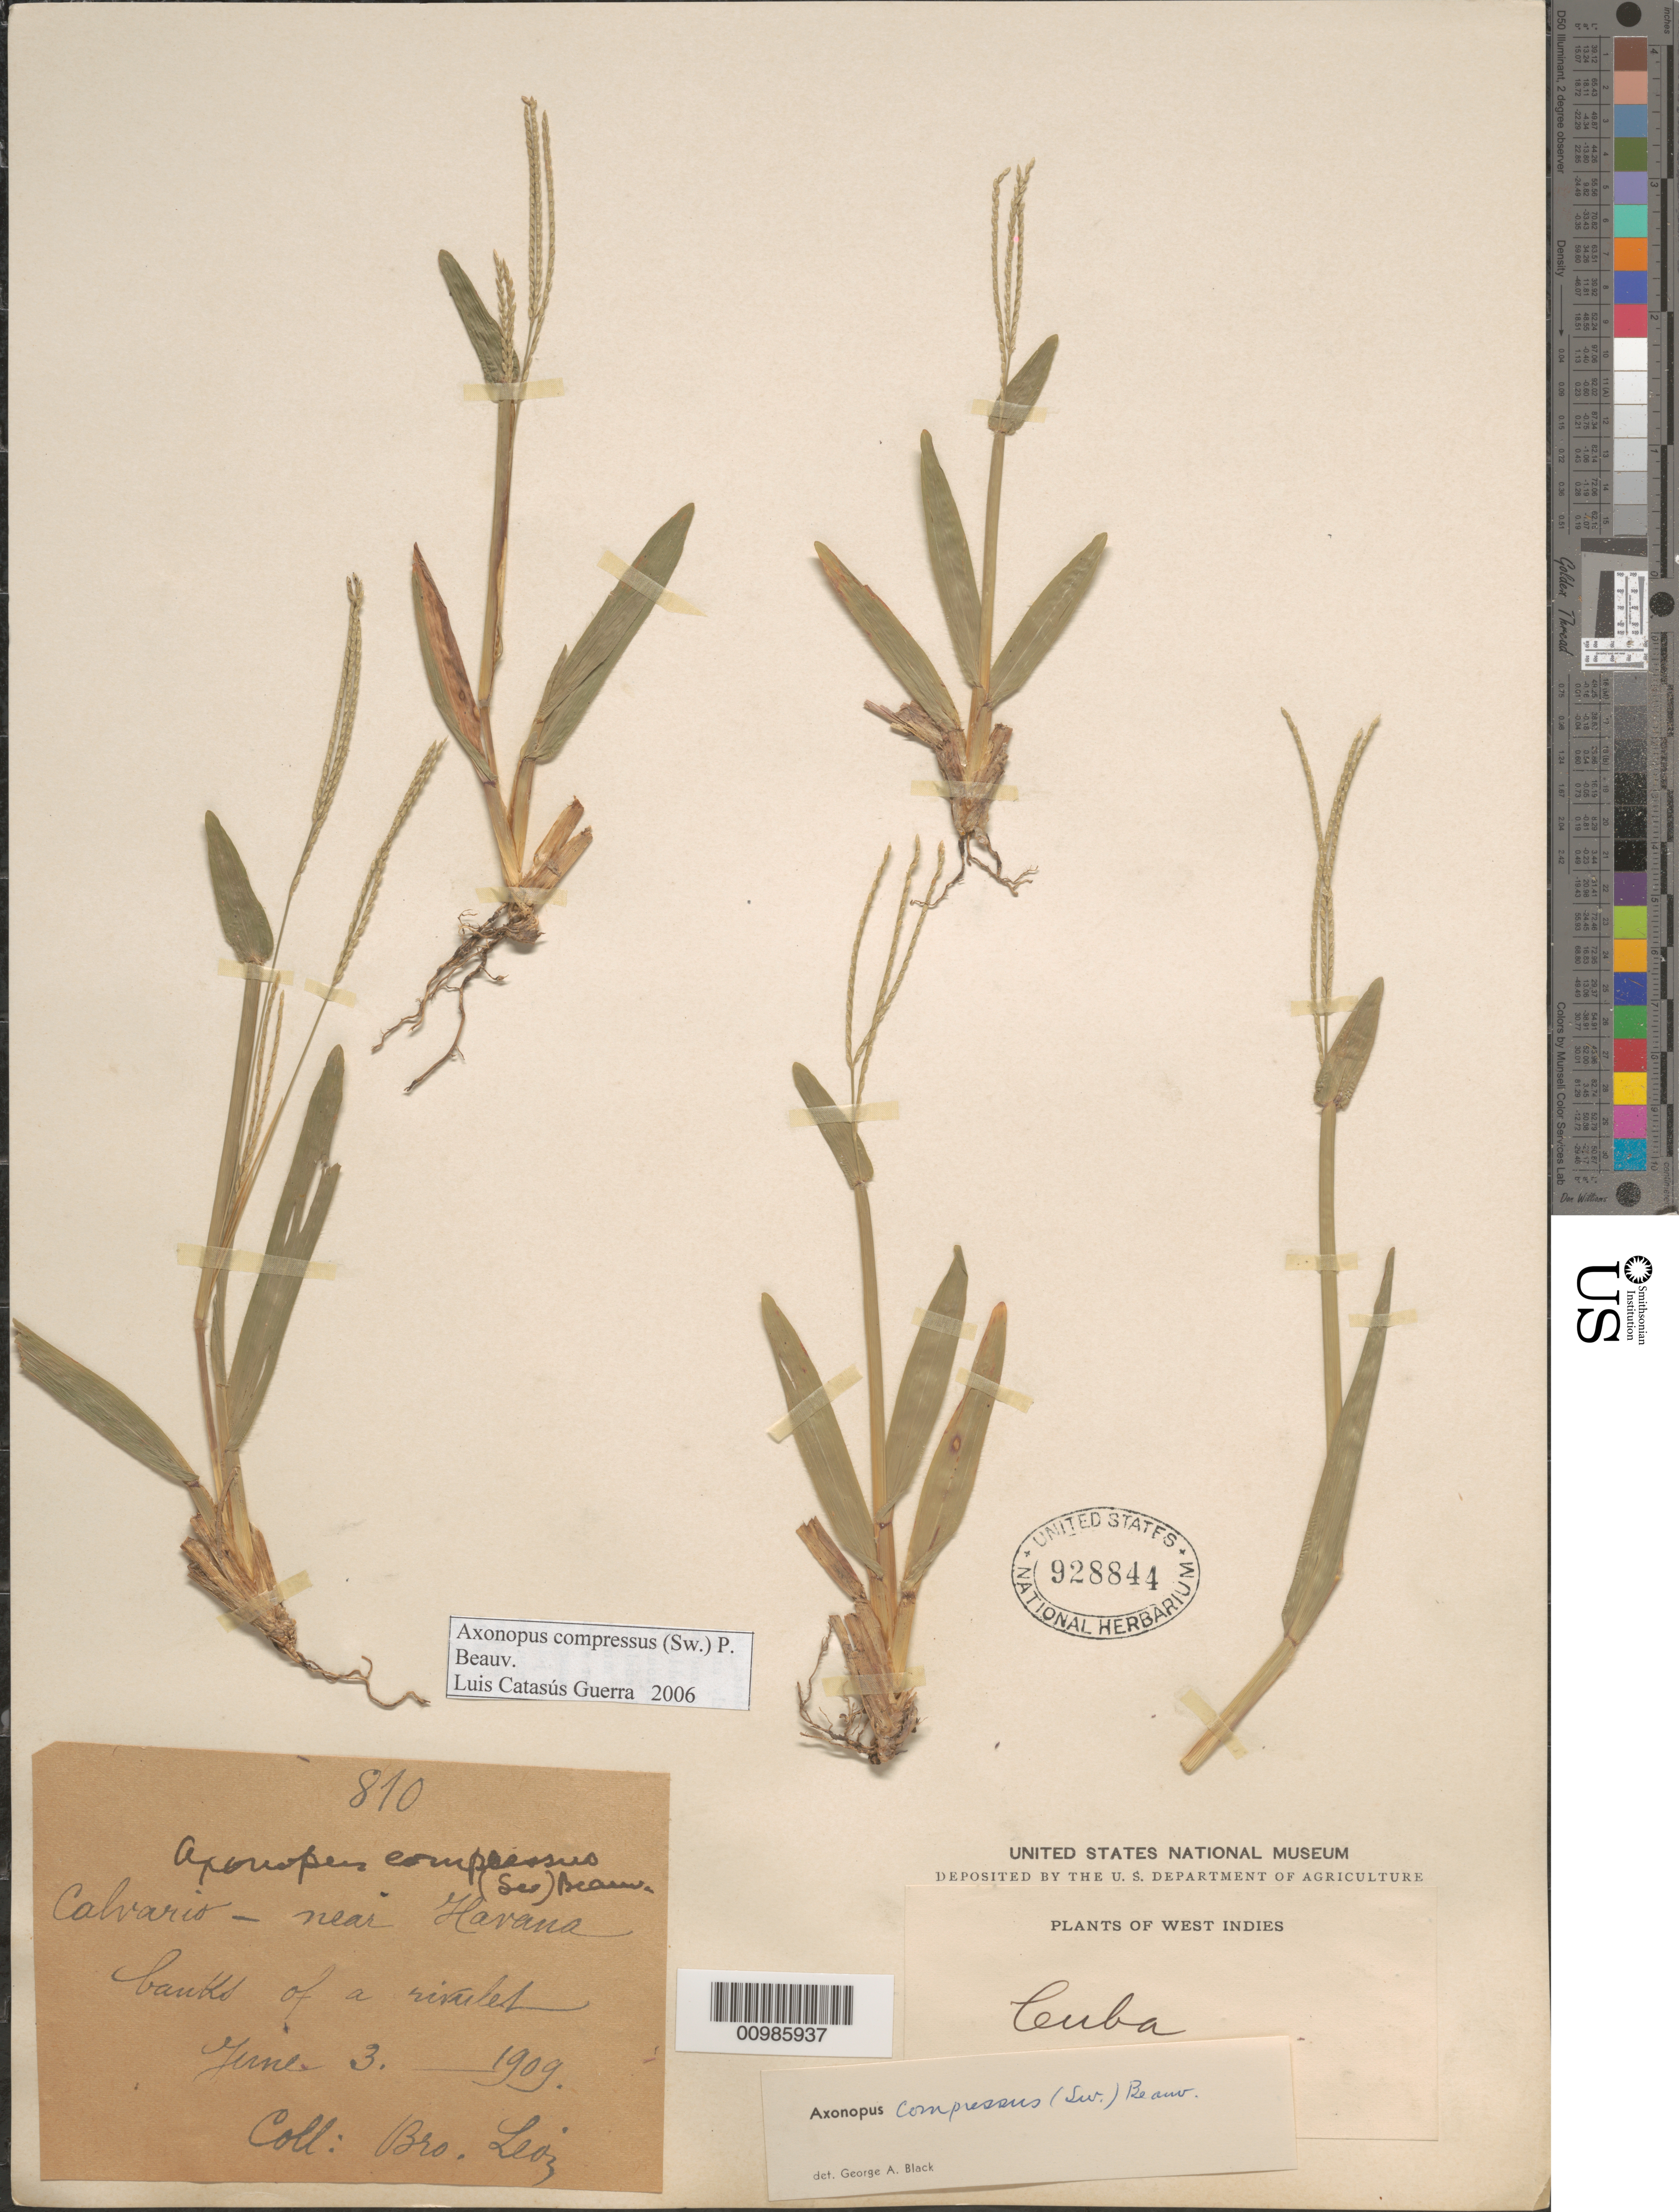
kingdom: Plantae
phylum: Tracheophyta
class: Liliopsida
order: Poales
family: Poaceae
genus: Axonopus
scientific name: Axonopus compressus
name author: (Sw.) P. Beauv.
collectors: Bro. León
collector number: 810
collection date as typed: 03 Jun 1909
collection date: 1909-06-03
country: Cuba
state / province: La Habana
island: Cuba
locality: La Habana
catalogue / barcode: US 928844